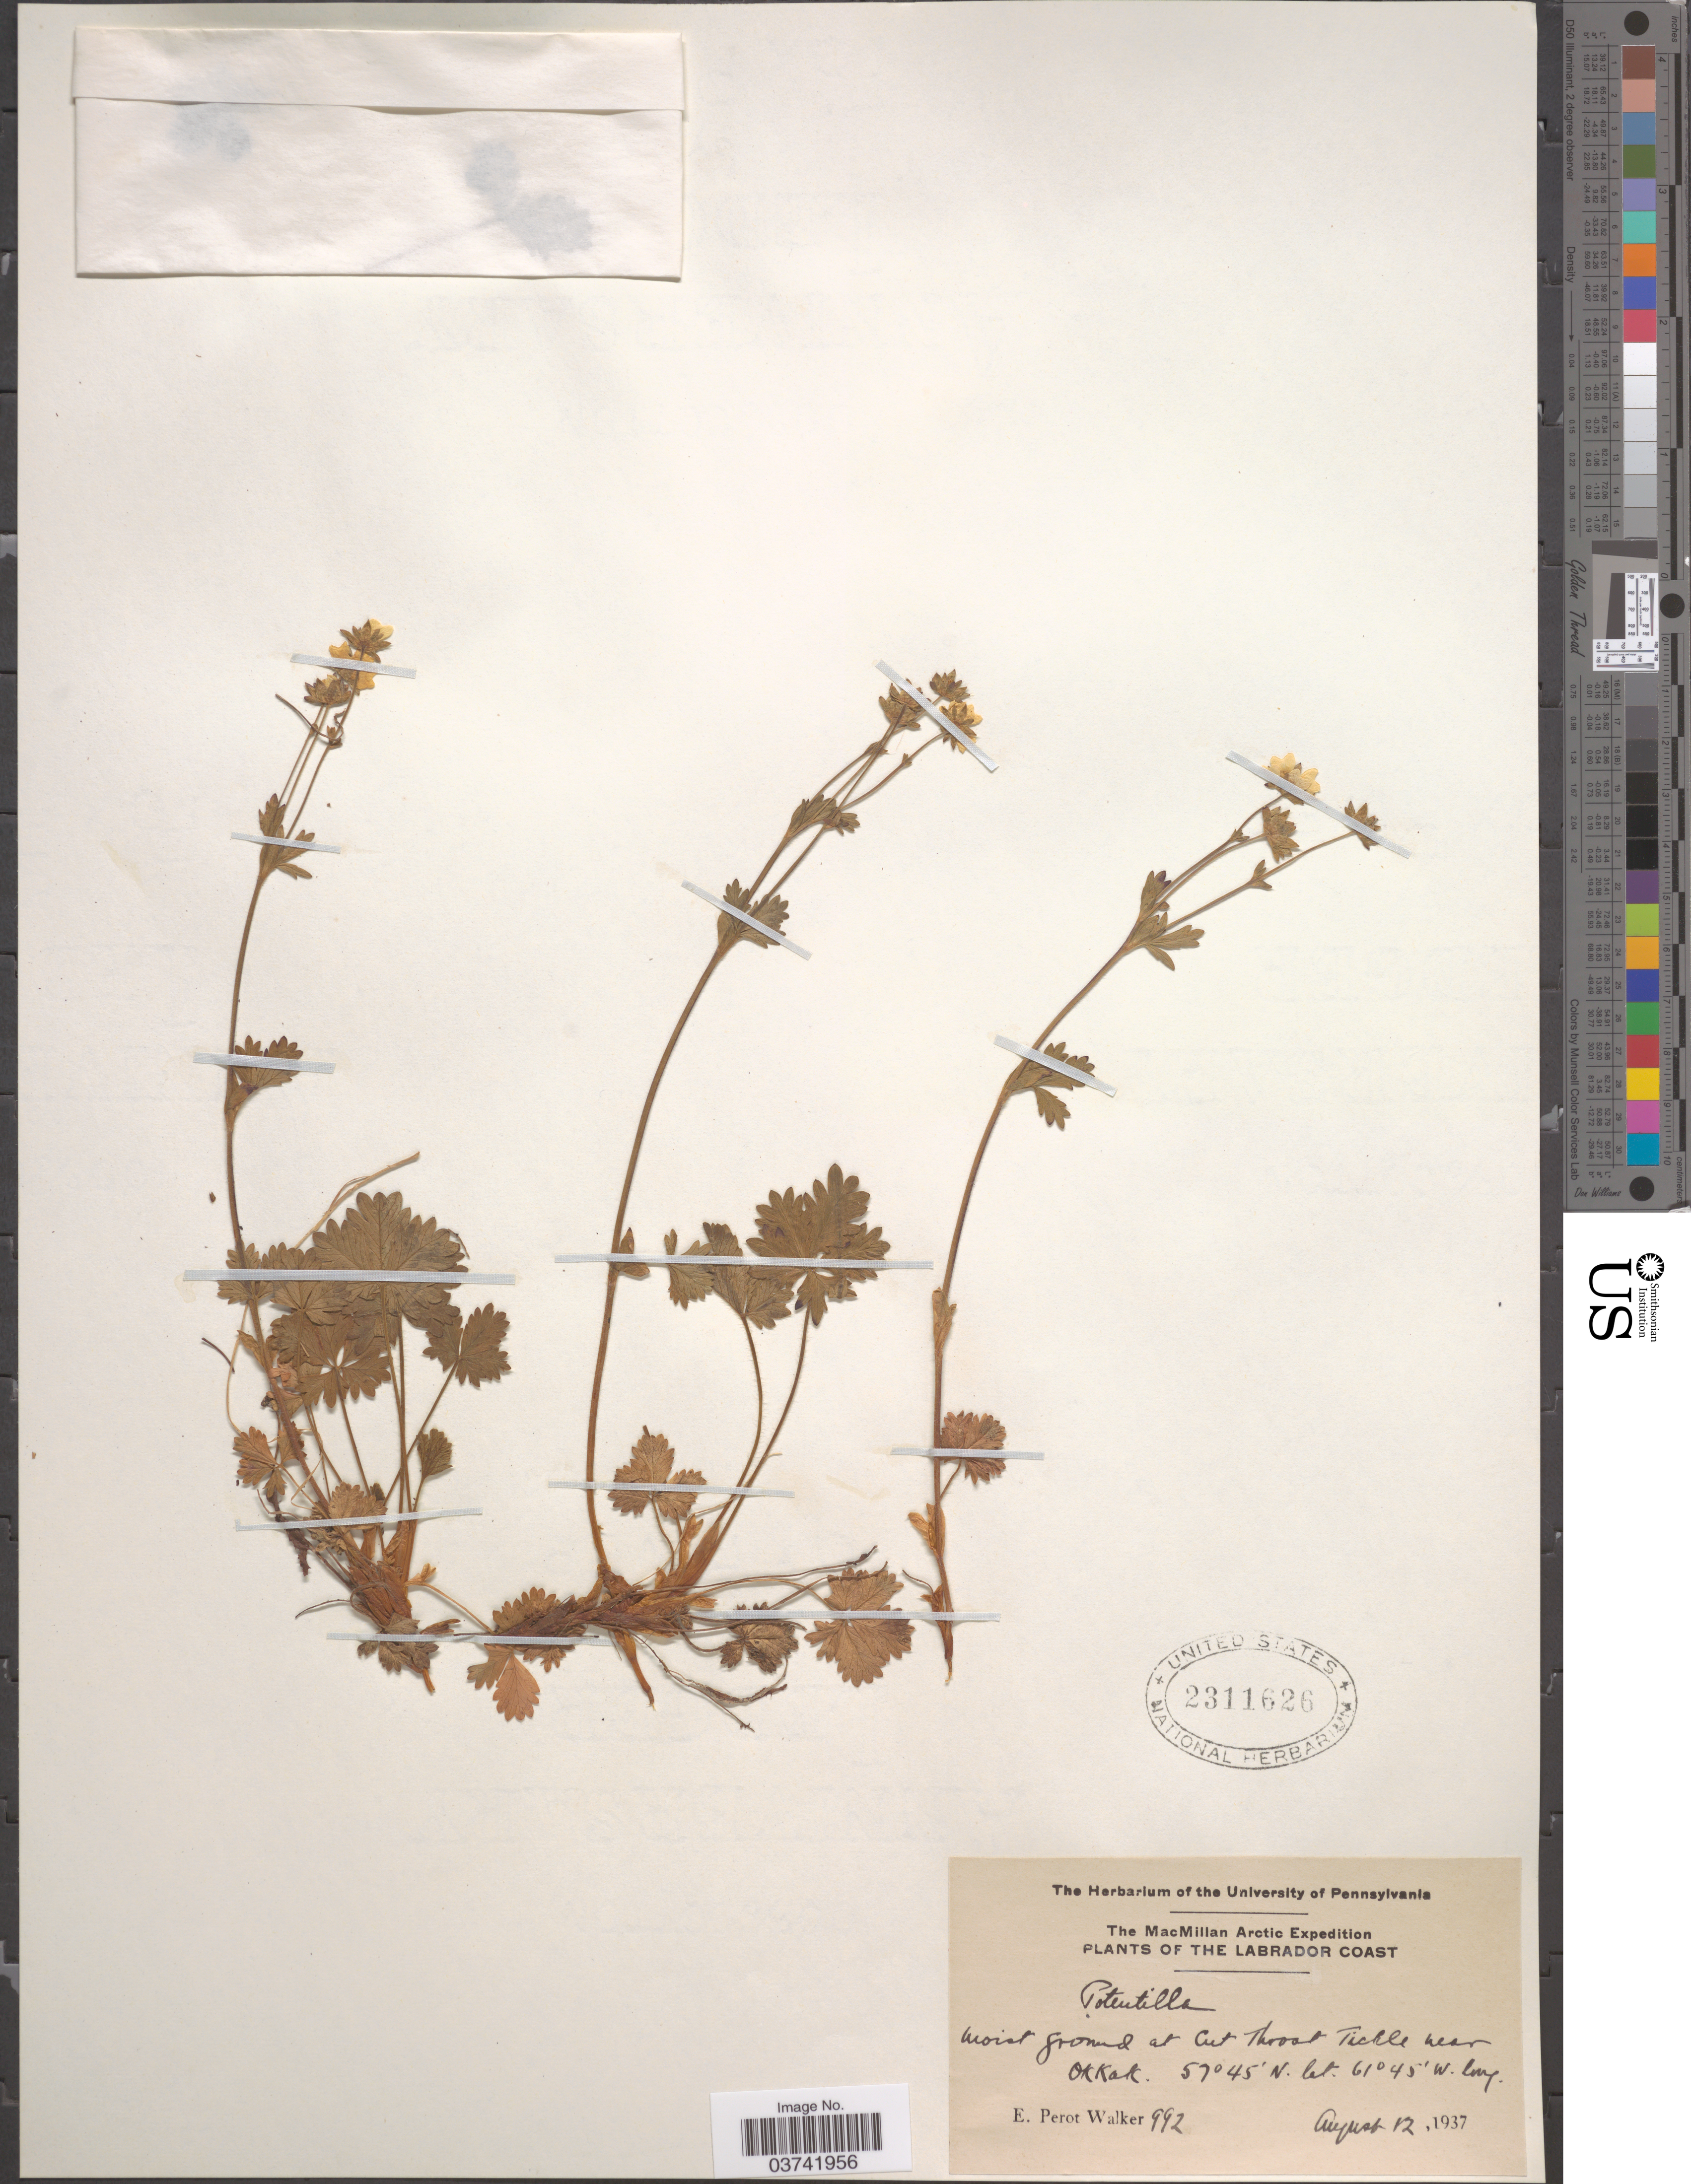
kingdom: Plantae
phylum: Tracheophyta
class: Magnoliopsida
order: Rosales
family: Rosaceae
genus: Potentilla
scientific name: Potentilla sp.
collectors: E. Walker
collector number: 992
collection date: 1937-08-12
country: Canada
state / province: Newfoundland and Labrador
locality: Labrador Coast. Moist ground at Cut Throat Tickle near Okkak.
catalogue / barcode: US 2311626